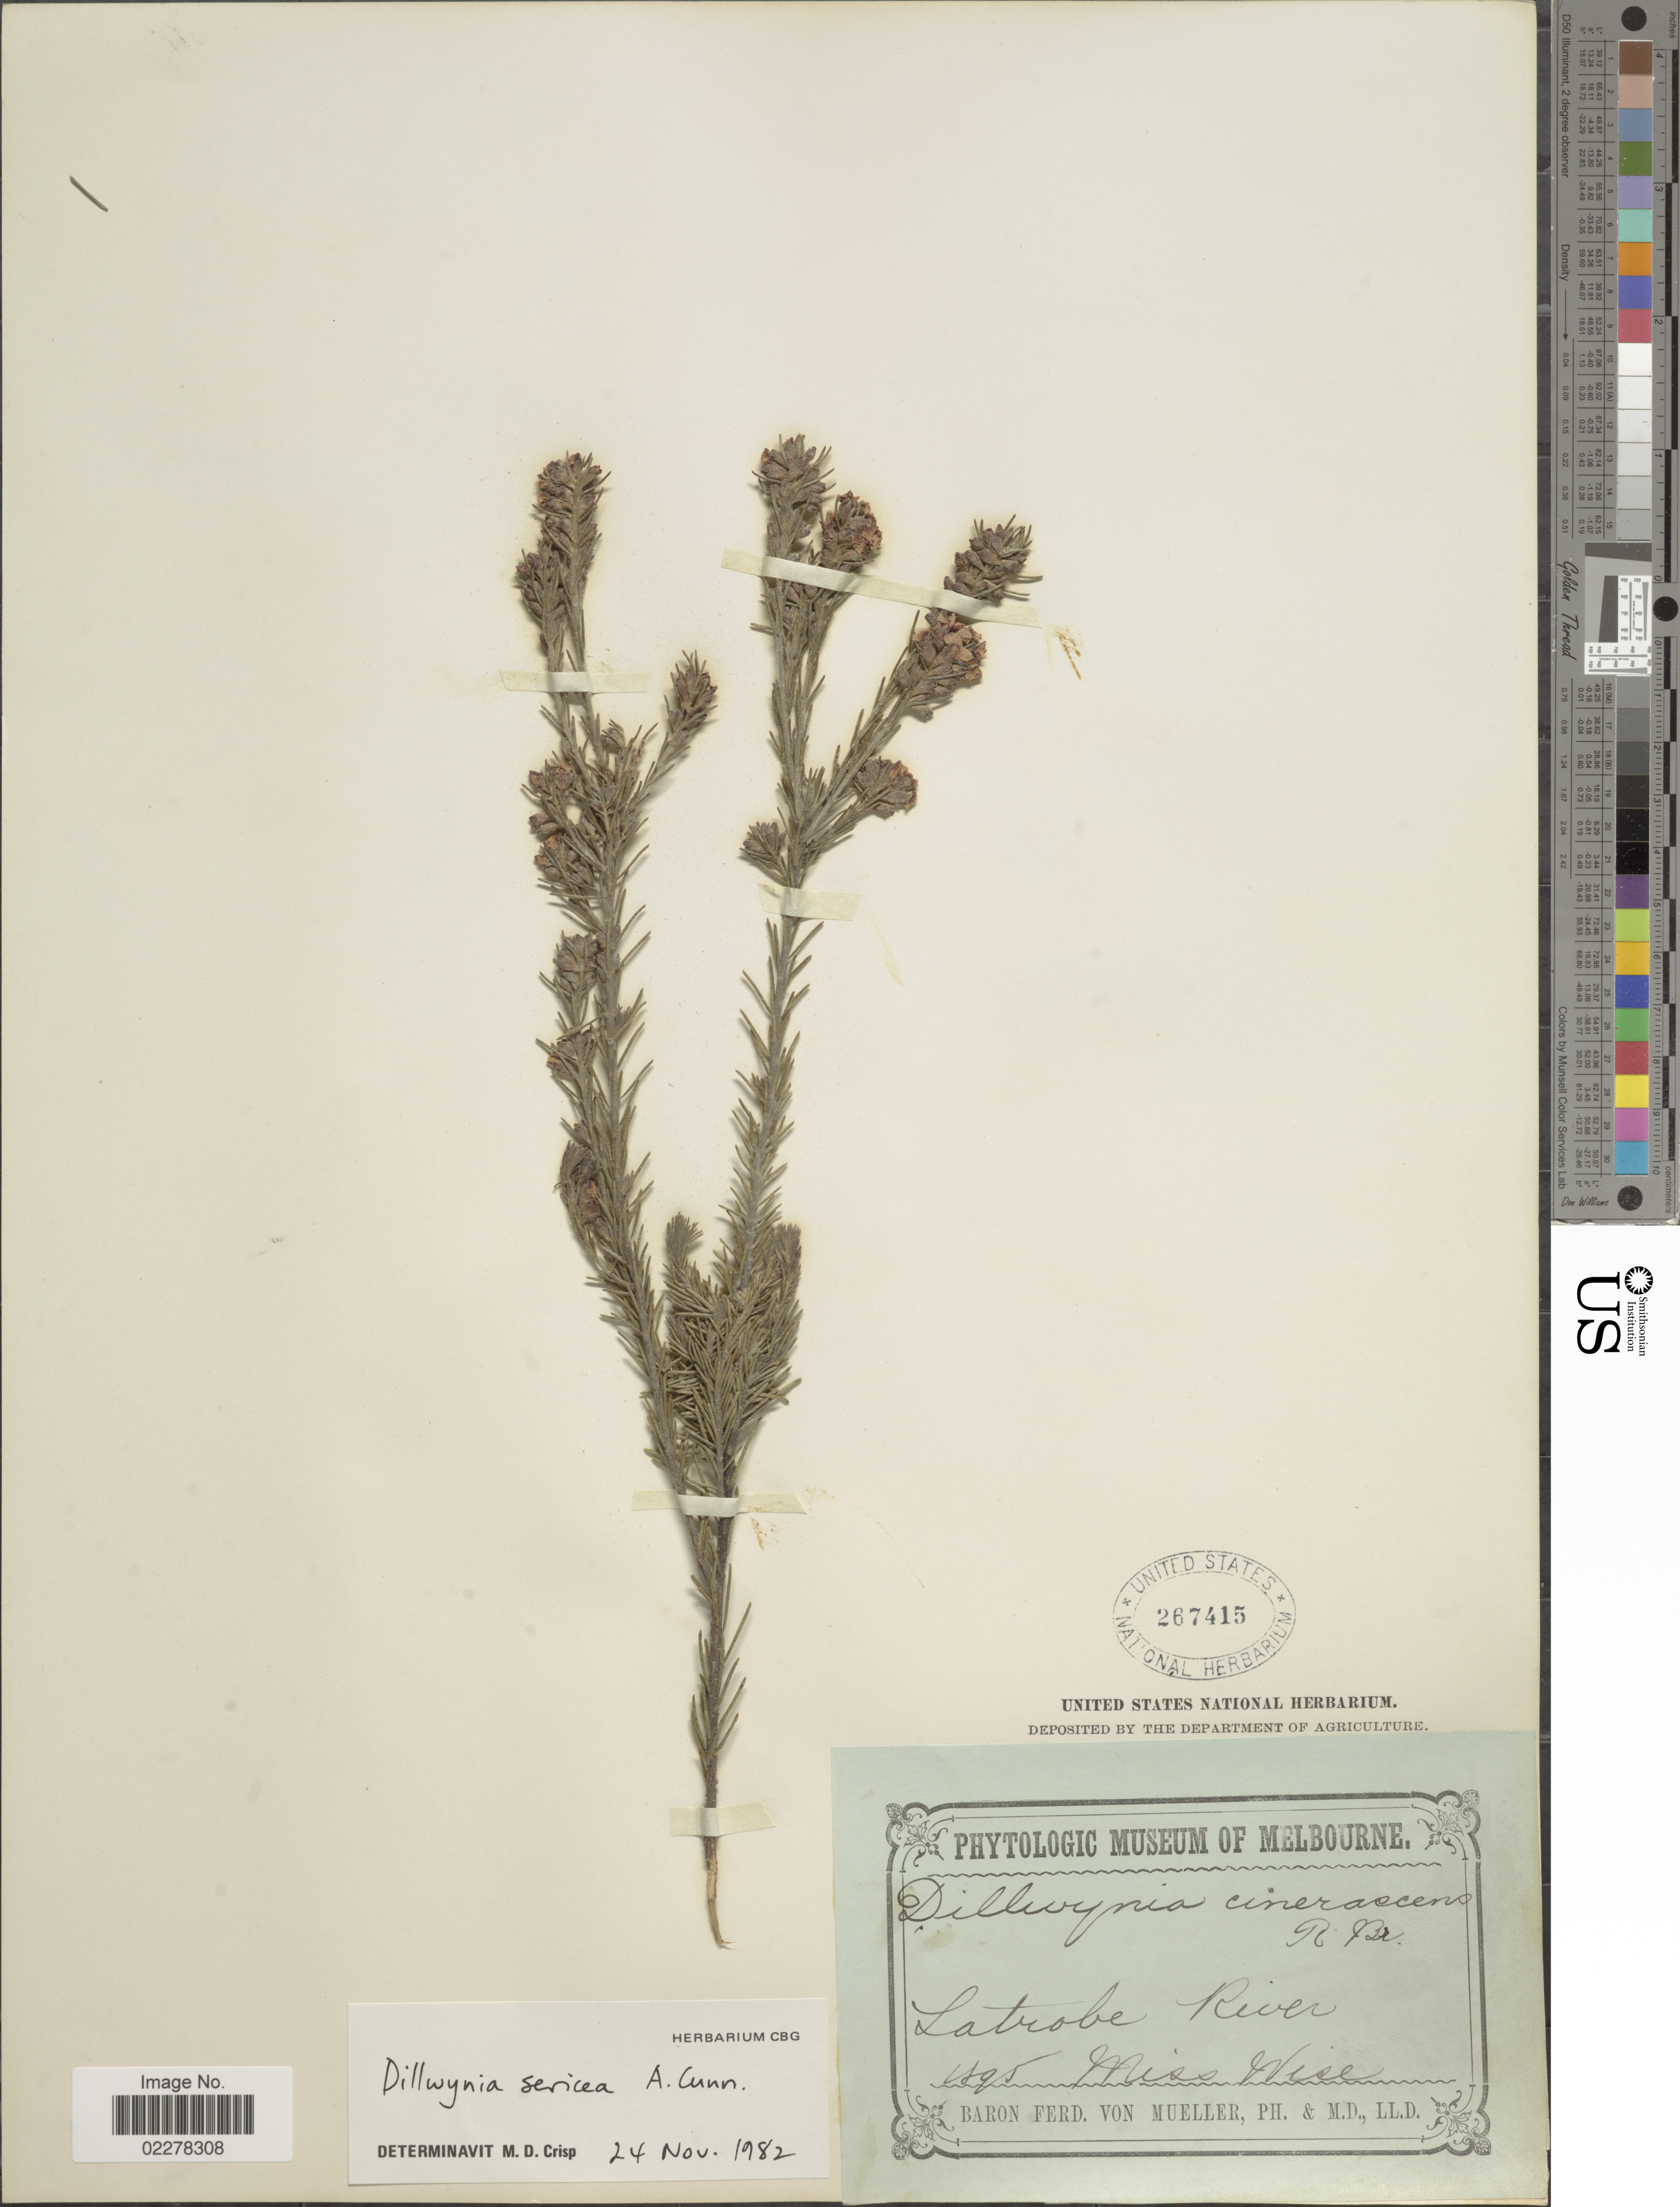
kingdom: Plantae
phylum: Tracheophyta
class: Magnoliopsida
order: Fabales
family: Fabaceae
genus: Dillwynia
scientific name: Dillwynia sericea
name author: A. Cunn.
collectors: M. Wise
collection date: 1895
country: Australia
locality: Latrobe River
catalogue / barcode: US 267415